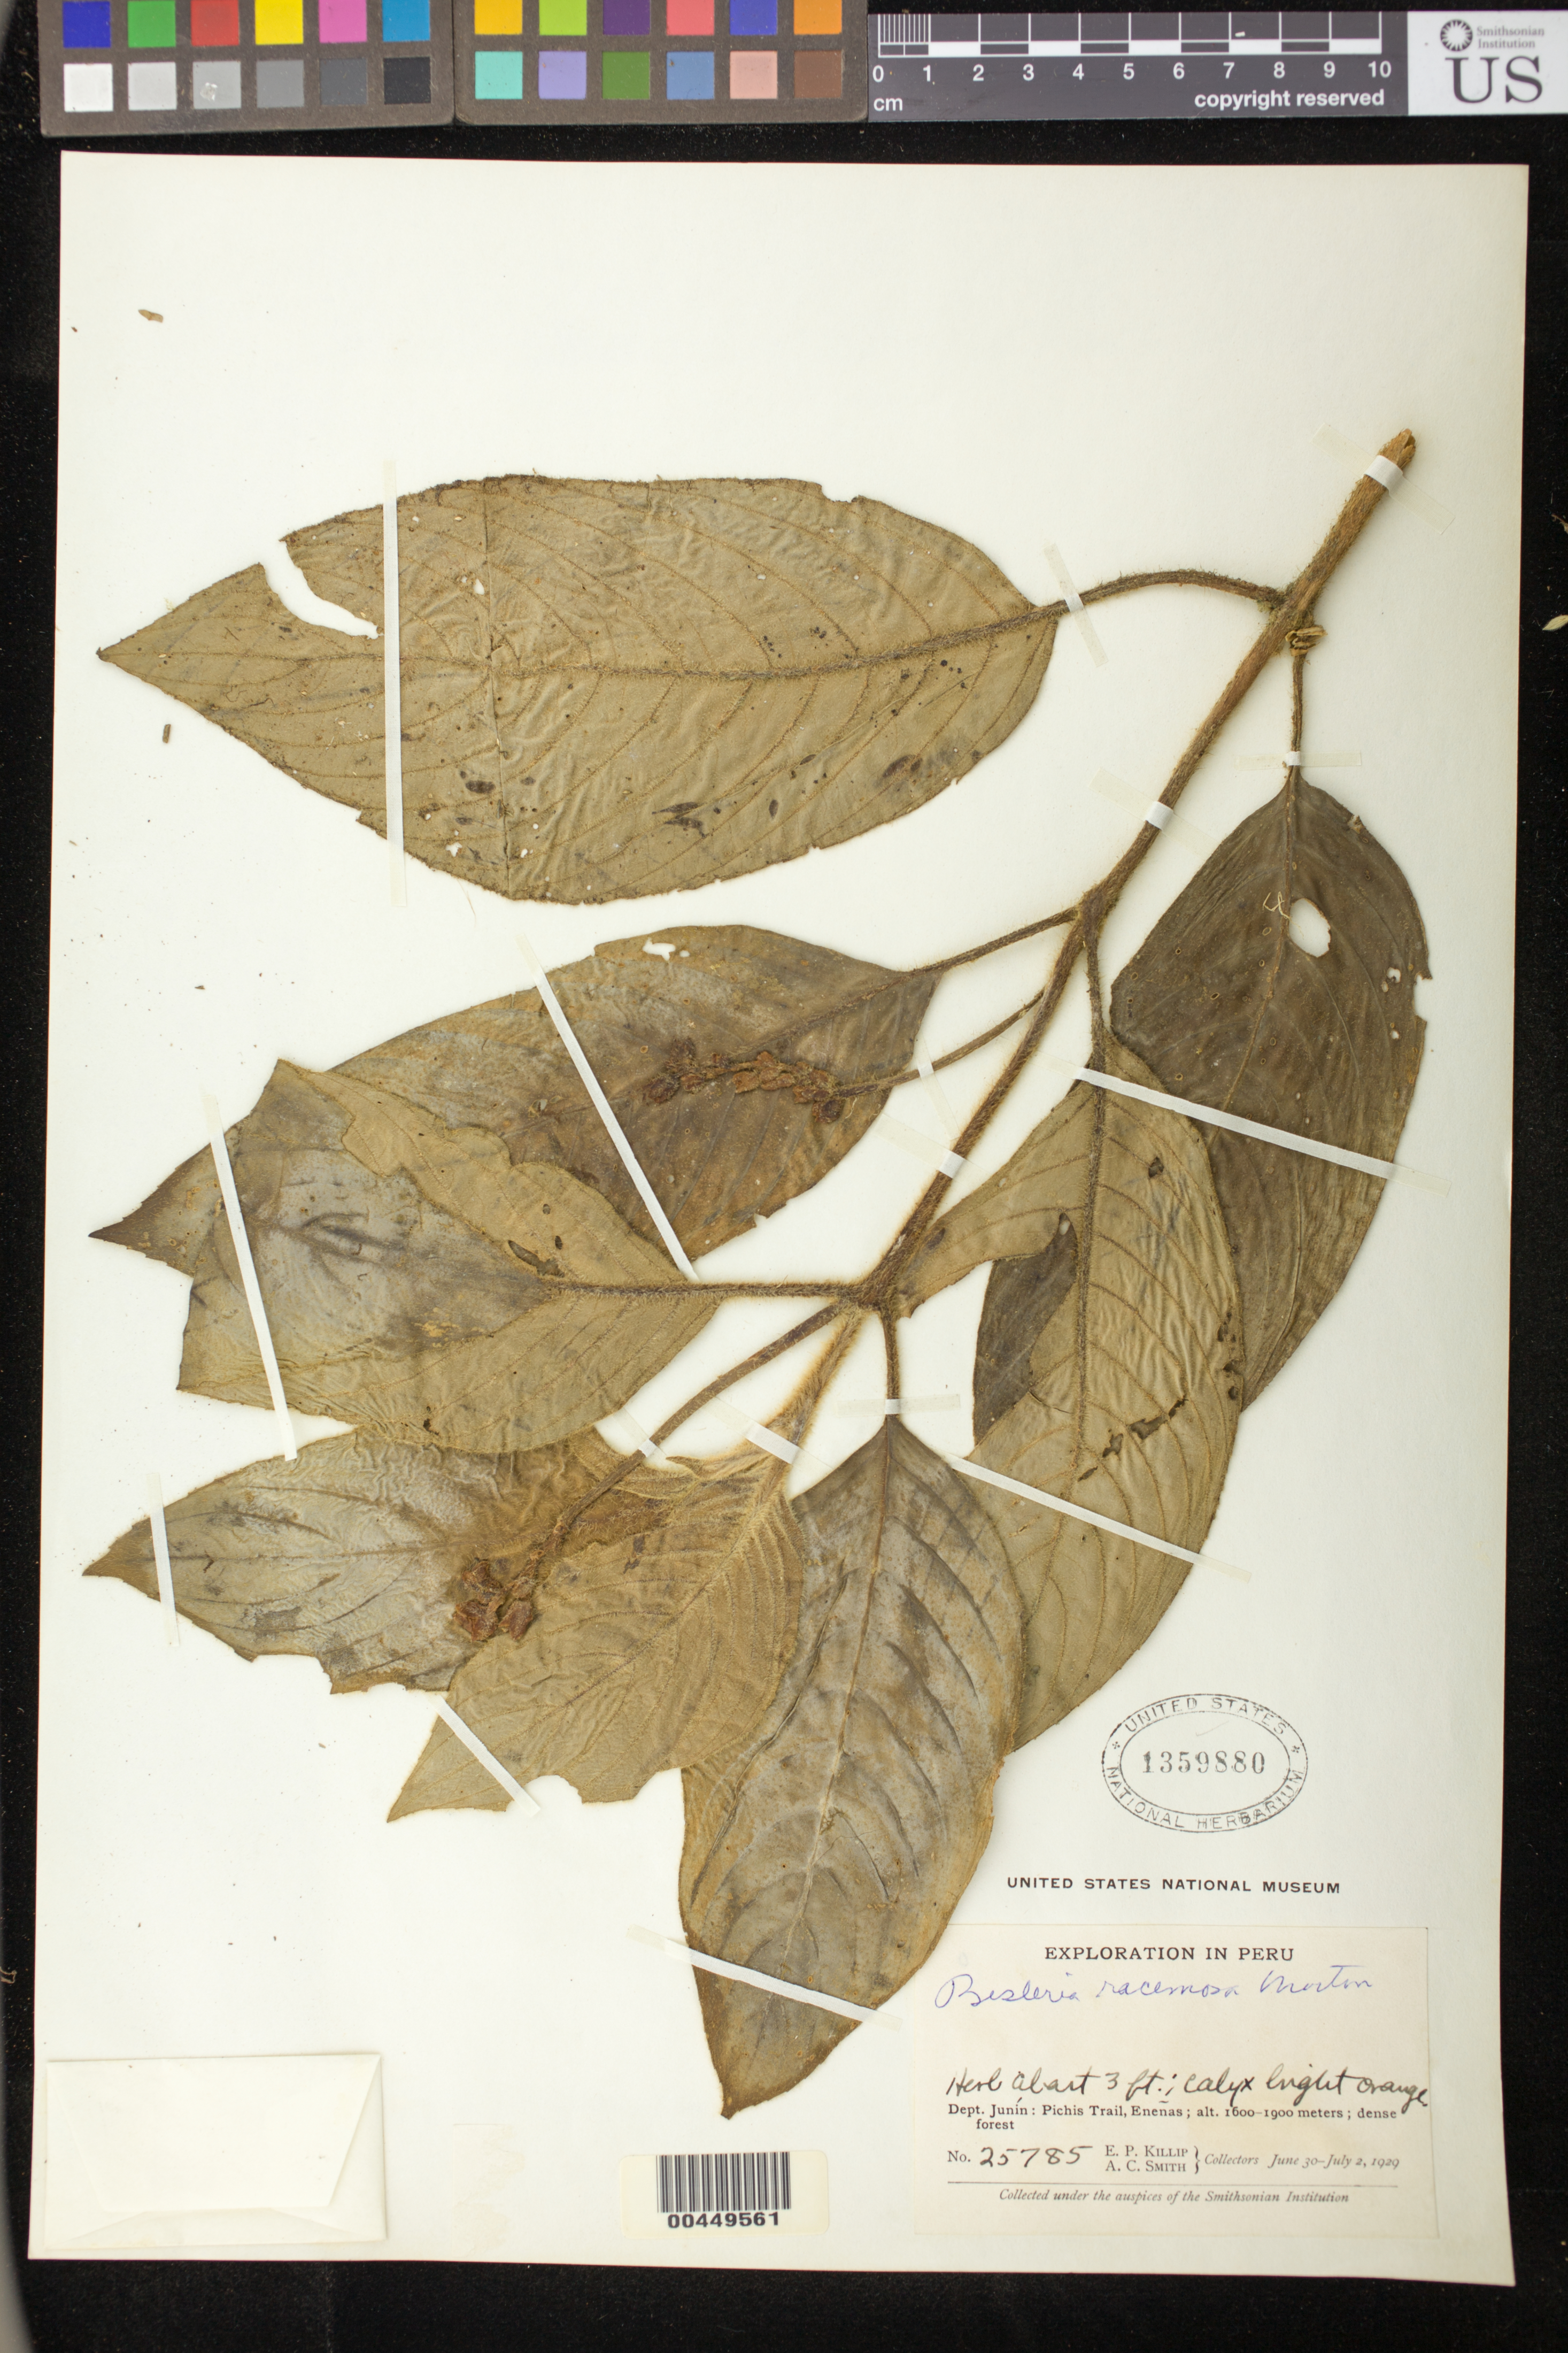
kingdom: Plantae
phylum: Tracheophyta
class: Magnoliopsida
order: Lamiales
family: Gesneriaceae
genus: Besleria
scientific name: Besleria racemosa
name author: C.V. Morton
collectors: E. P. Killip & A. C. Smith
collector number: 25785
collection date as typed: Jun-Jul 1929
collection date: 1929-06/1929-07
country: Peru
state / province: Junín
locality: Pichis trail, Eneñas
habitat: Dense forest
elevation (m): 1600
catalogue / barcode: US 1359880